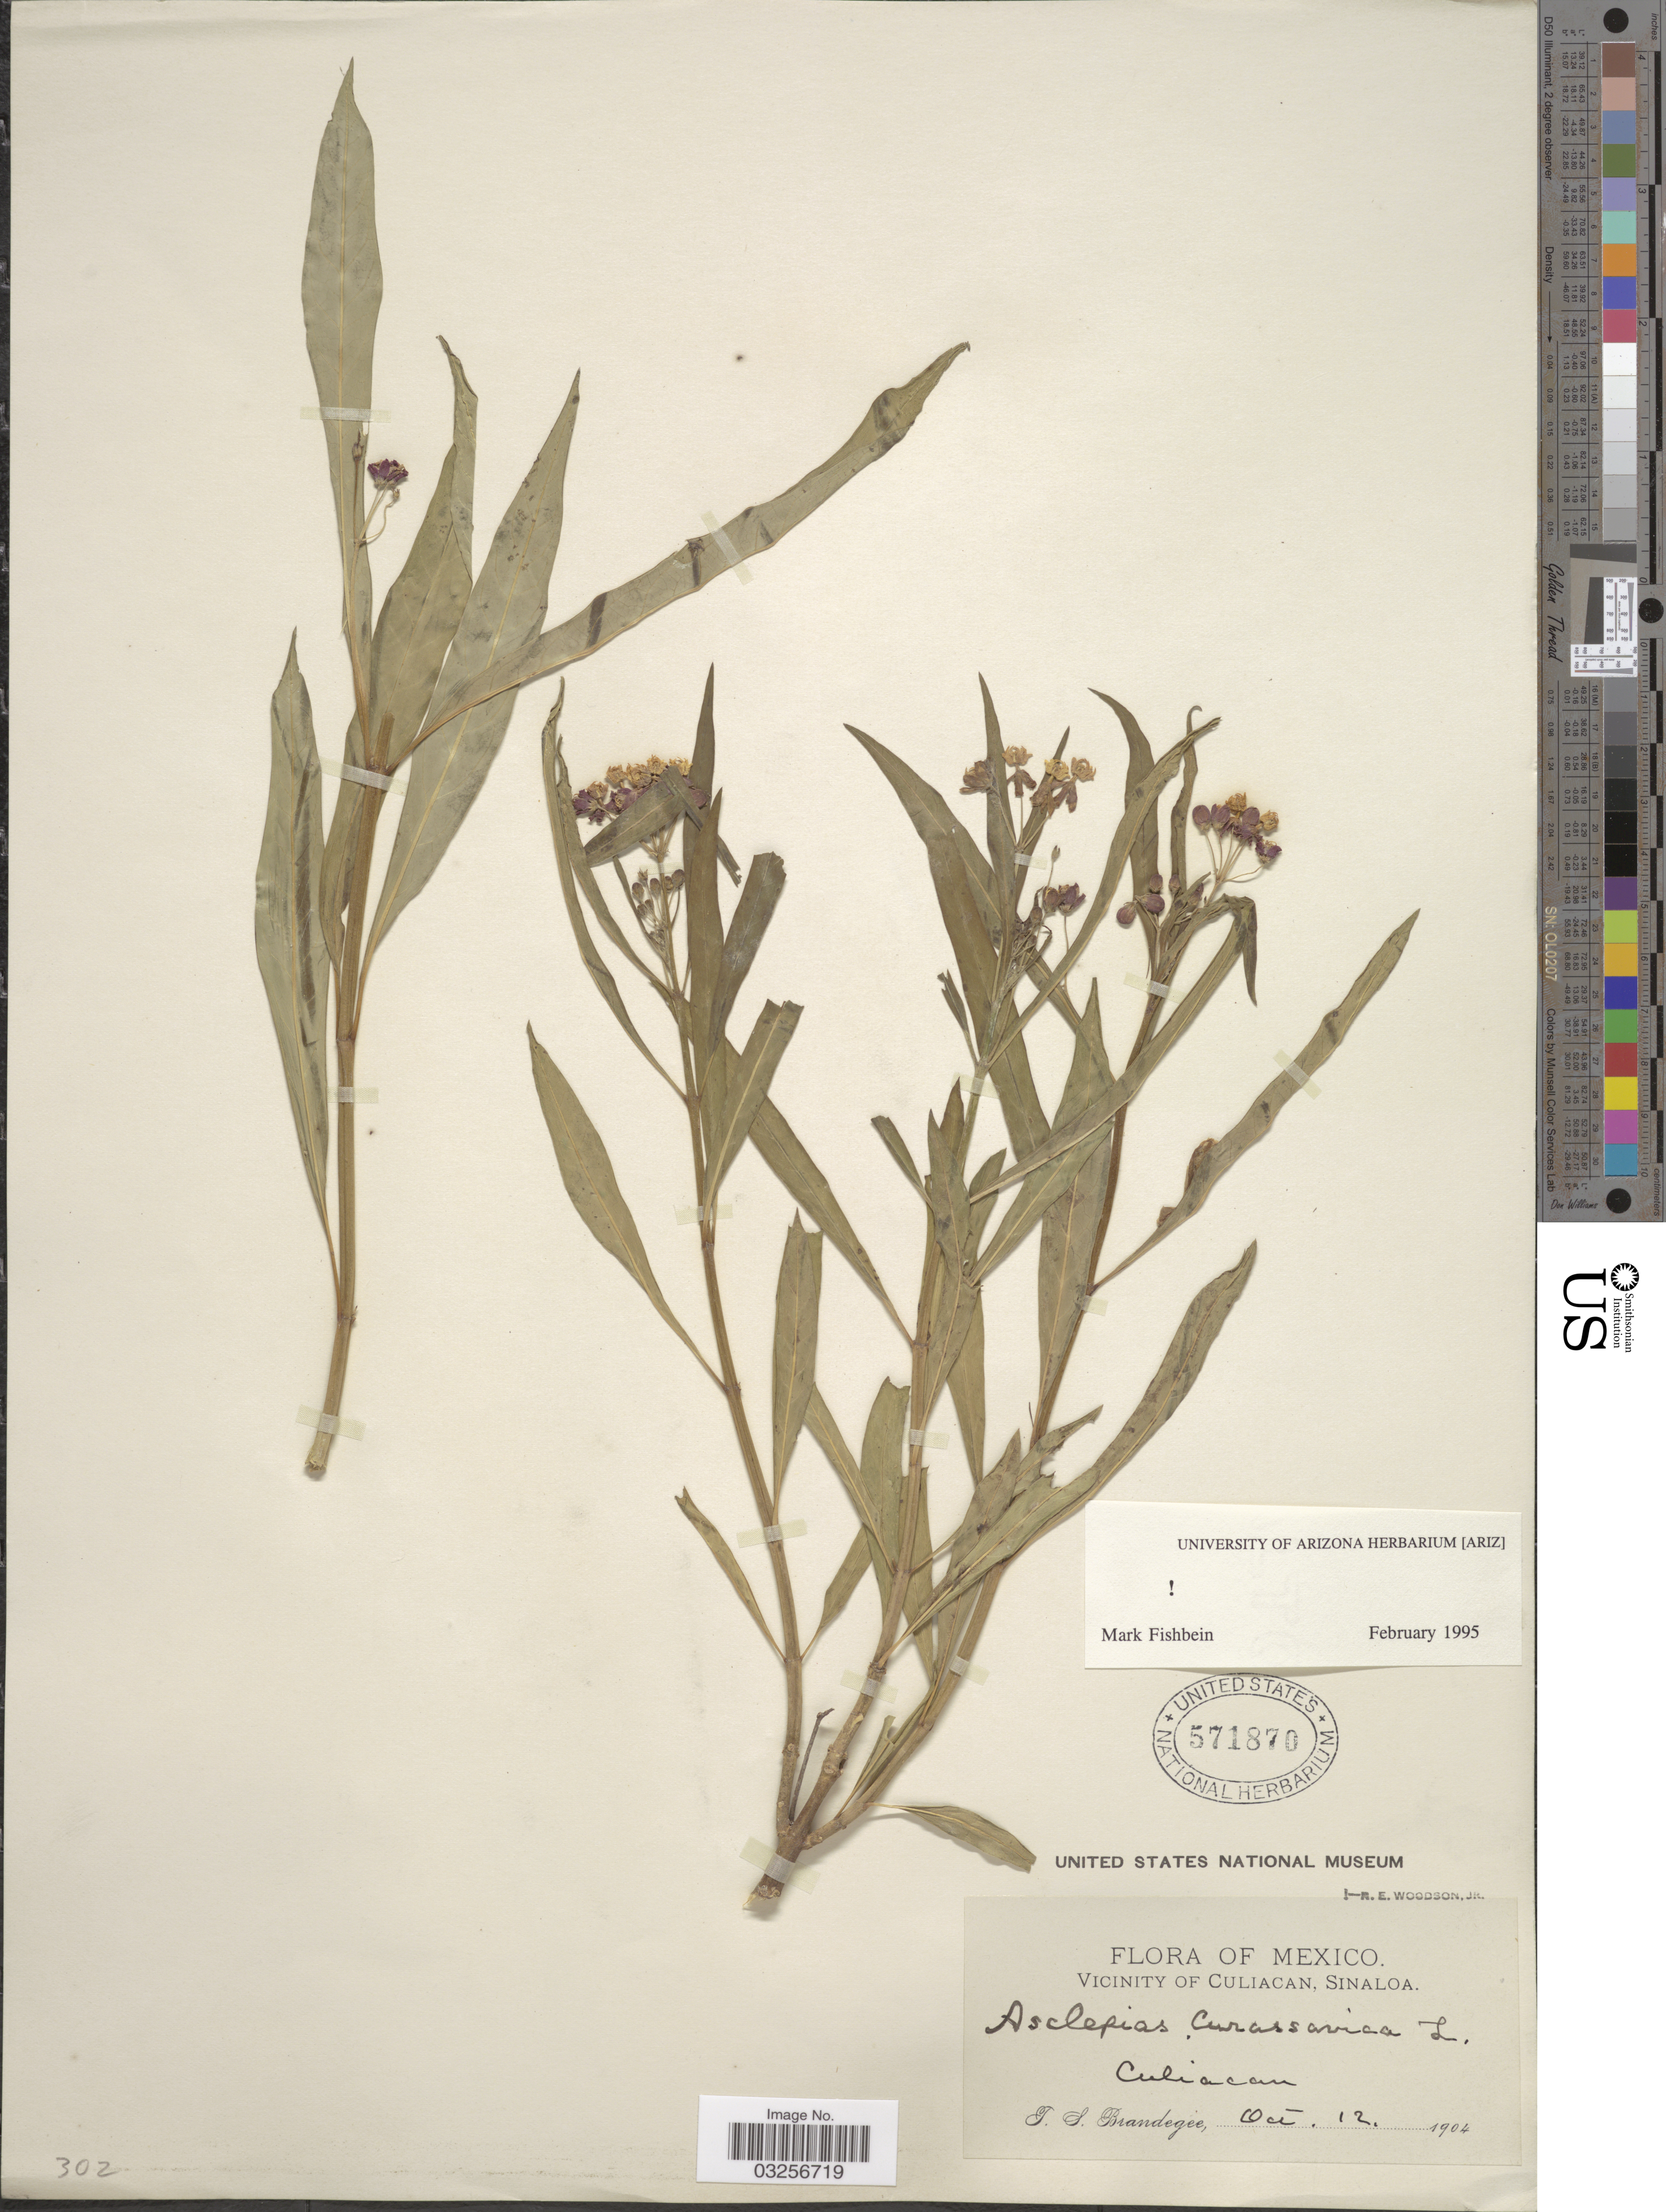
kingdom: Plantae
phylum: Tracheophyta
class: Magnoliopsida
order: Gentianales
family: Apocynaceae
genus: Asclepias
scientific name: Asclepias curassavica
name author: L.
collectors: T. S. Brandegee (herbarium)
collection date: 1904-10-12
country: Mexico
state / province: Sinaloa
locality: Vicinity of Culiacan, Culiacan.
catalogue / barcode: US 571870